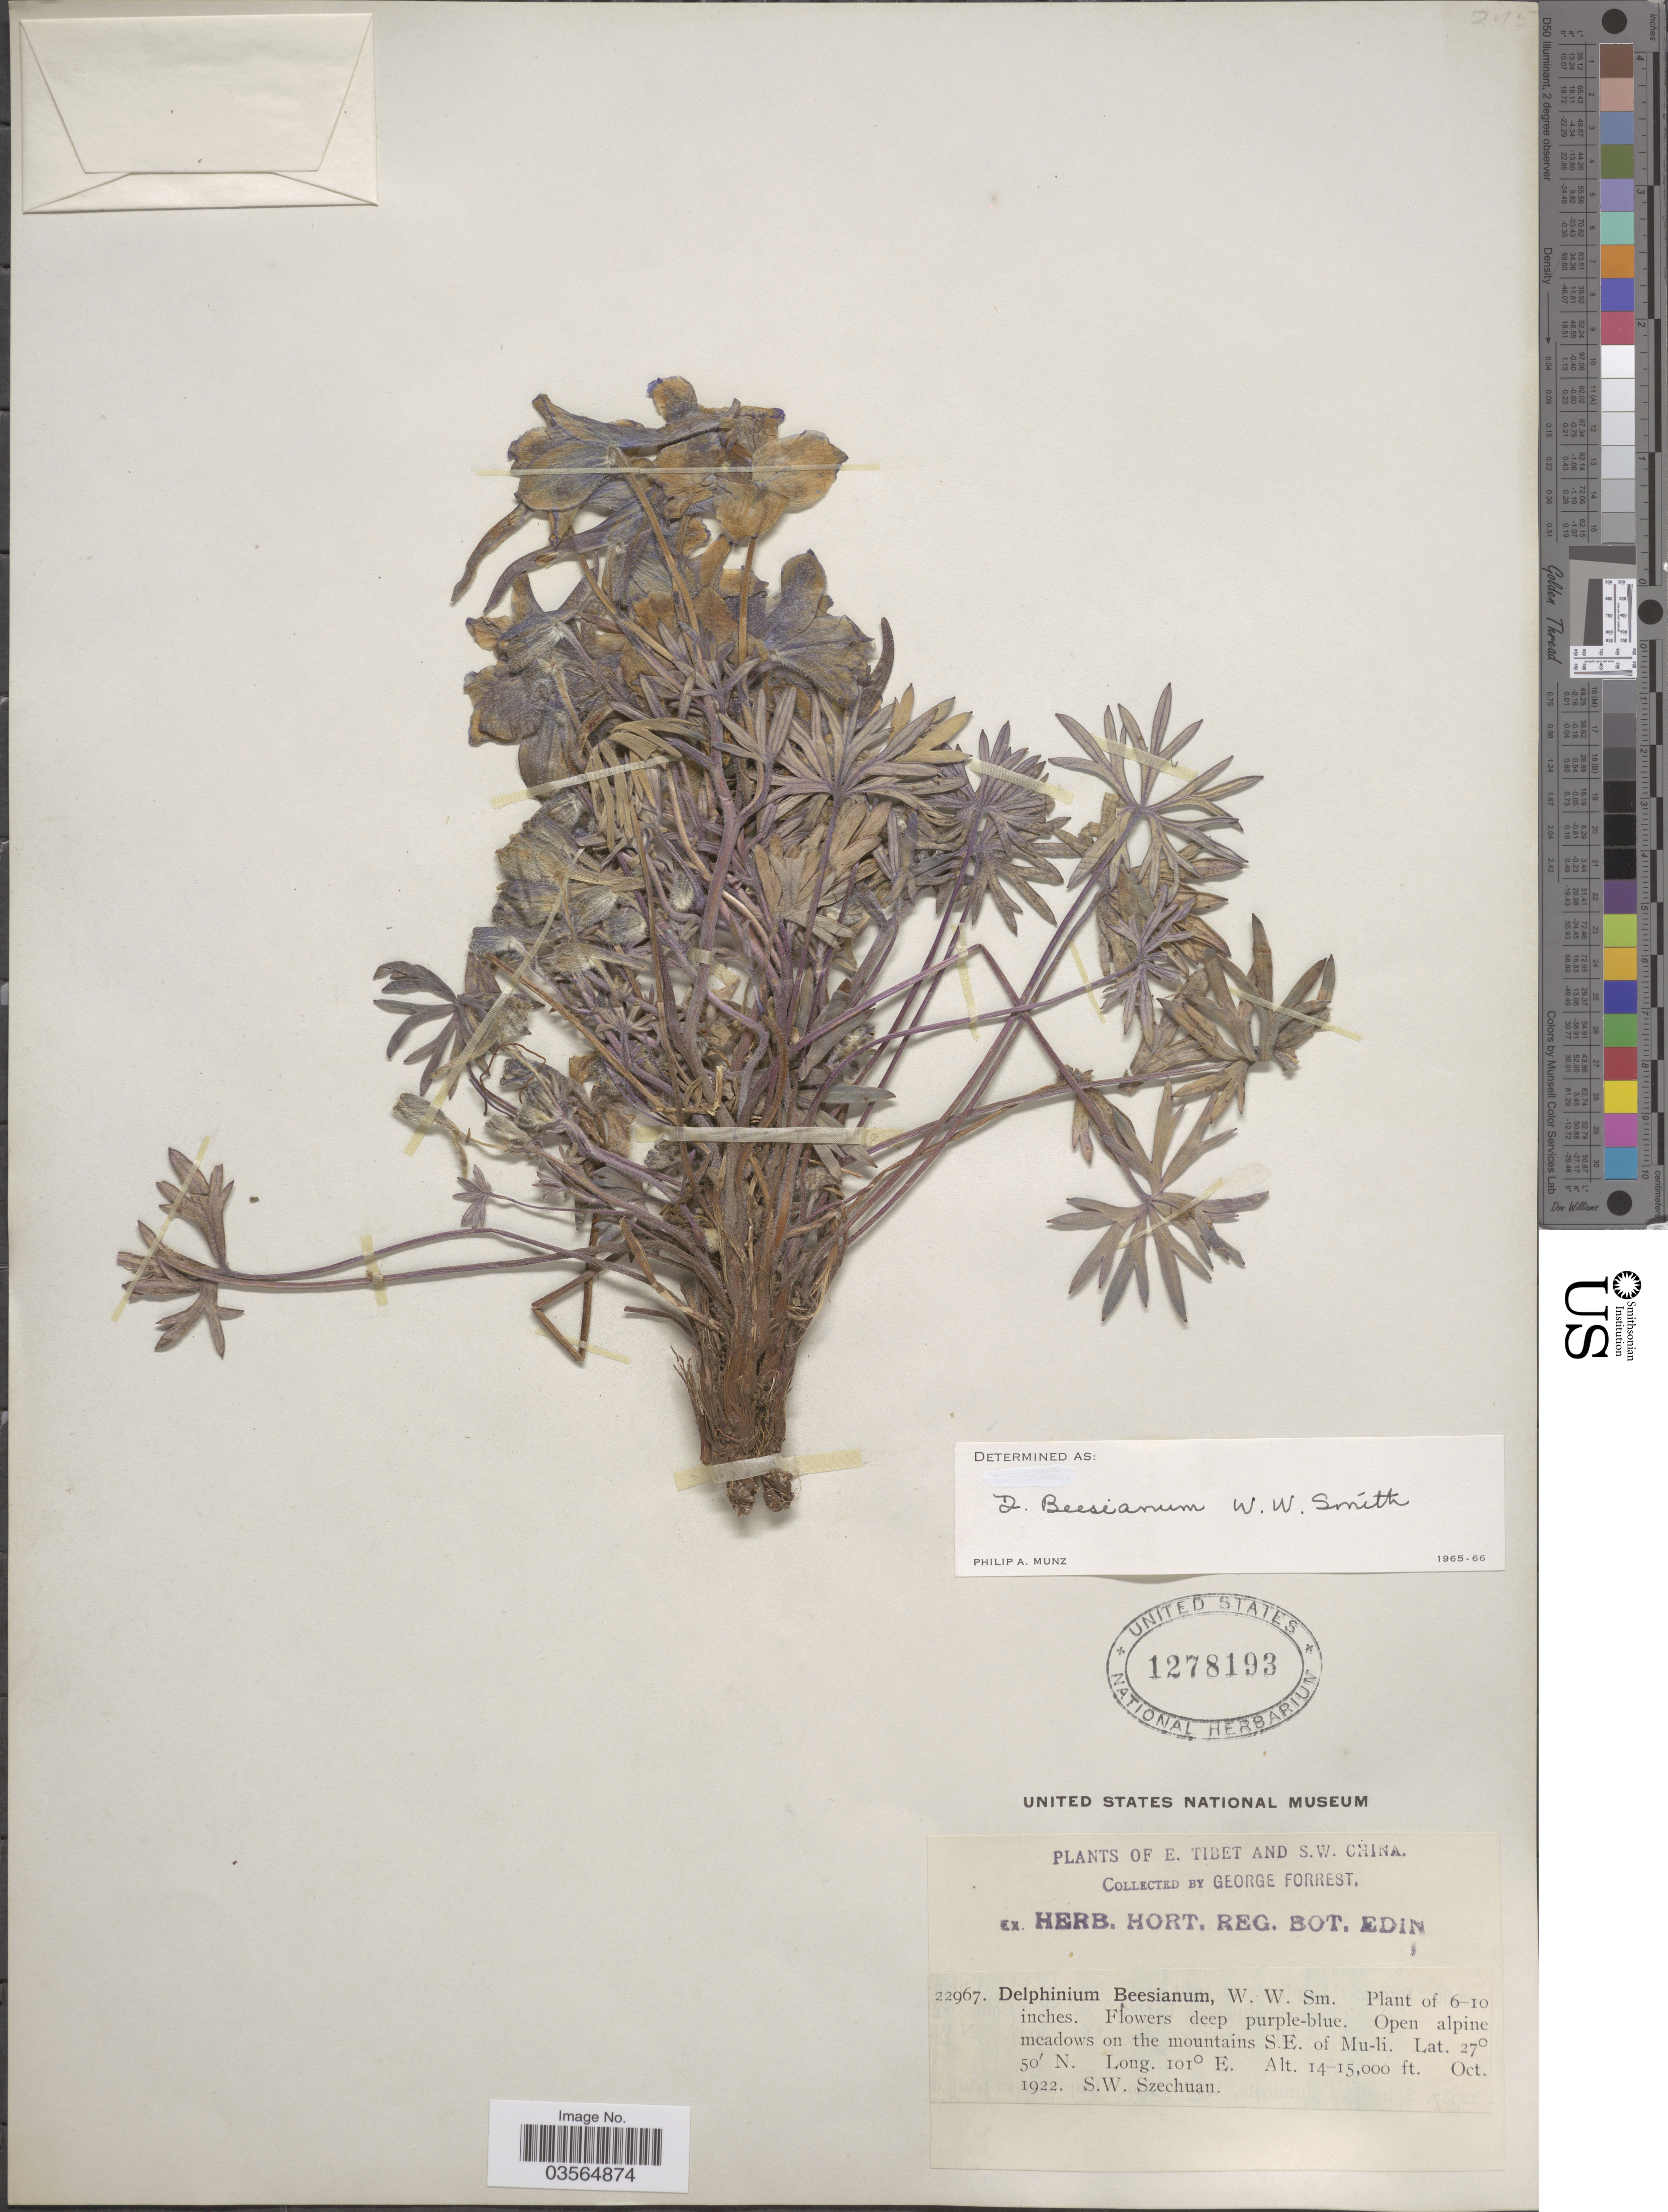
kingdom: Plantae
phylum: Tracheophyta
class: Magnoliopsida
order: Ranunculales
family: Ranunculaceae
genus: Delphinium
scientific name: Delphinium beesianum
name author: W.W. Sm.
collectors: G. Forrest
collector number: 22967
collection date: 1922-10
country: China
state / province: Sichuan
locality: S. W. China. Open alpine meadows on the mountains S.E. of Mu-li. S.W. Szechuan.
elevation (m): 4267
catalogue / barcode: US 1278193